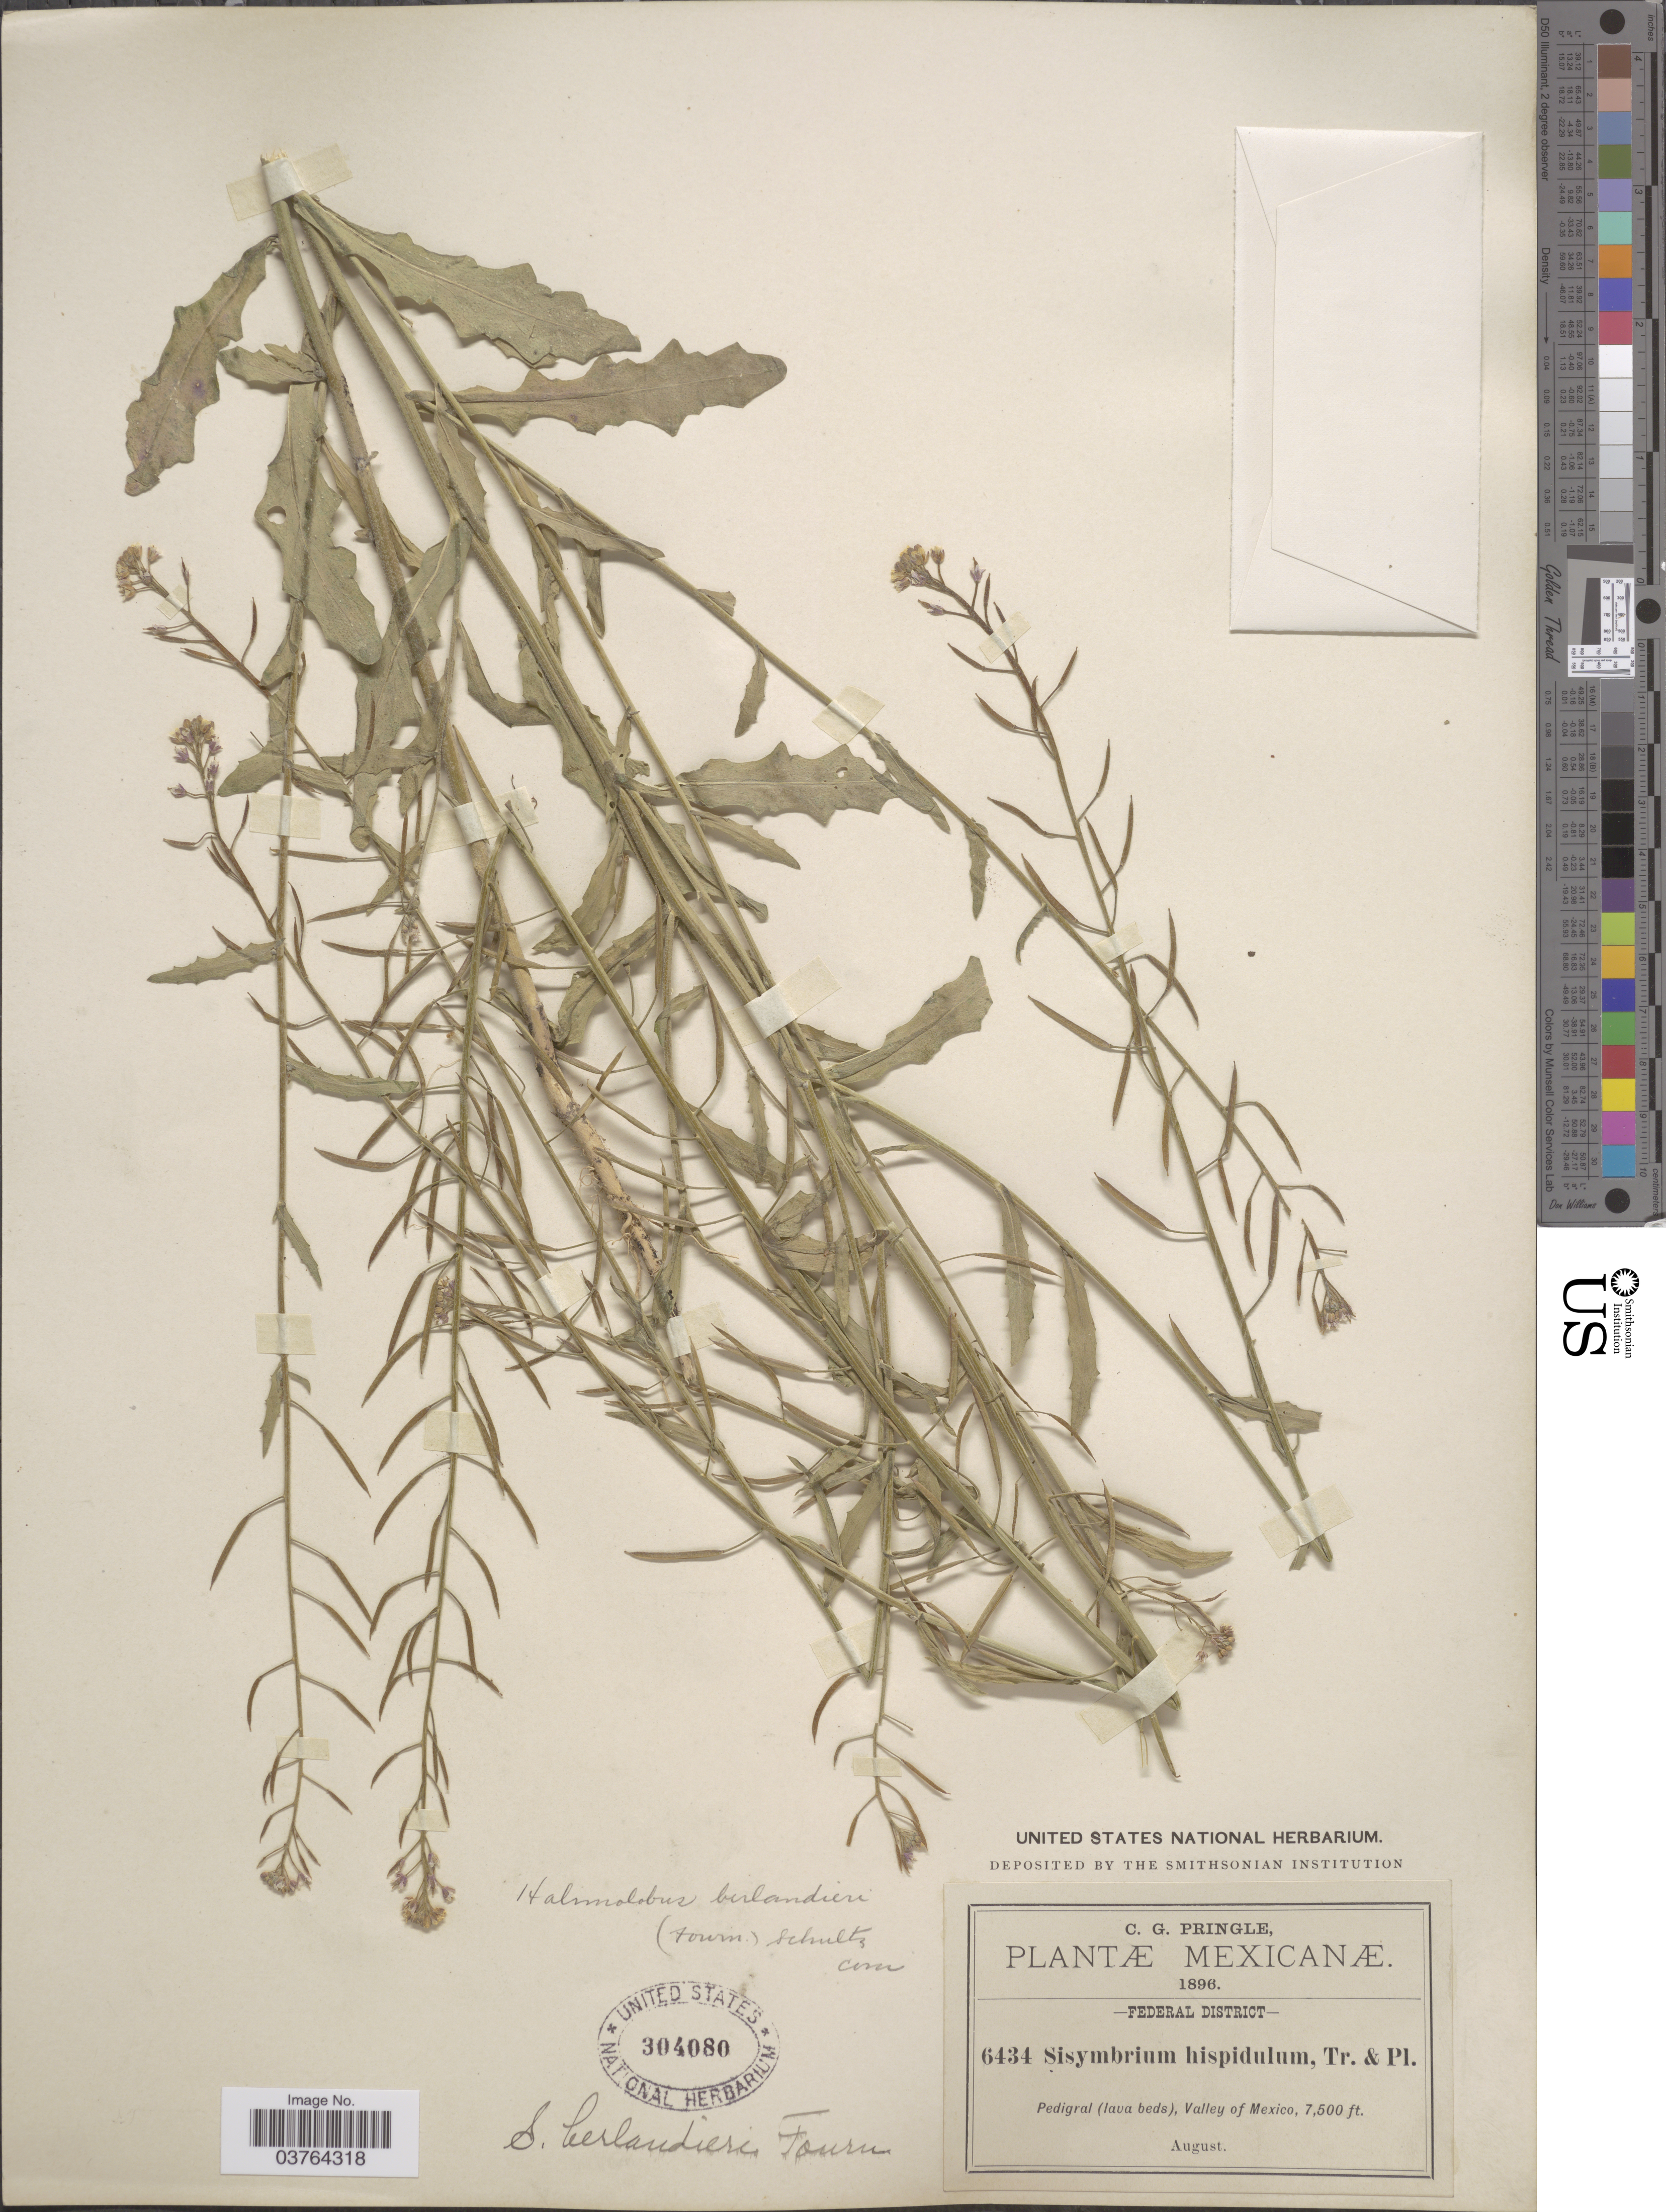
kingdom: Plantae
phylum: Tracheophyta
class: Magnoliopsida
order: Brassicales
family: Brassicaceae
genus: Halimolobos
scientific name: Halimolobos berlandieri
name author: O.E. Schulz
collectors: C. G. Pringle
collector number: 6434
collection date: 1896-08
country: Mexico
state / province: Distrito Federal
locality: Mexicanæ. Federal District. Pedigral (lava beds), Valley of Mexico.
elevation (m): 2286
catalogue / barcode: US 304080